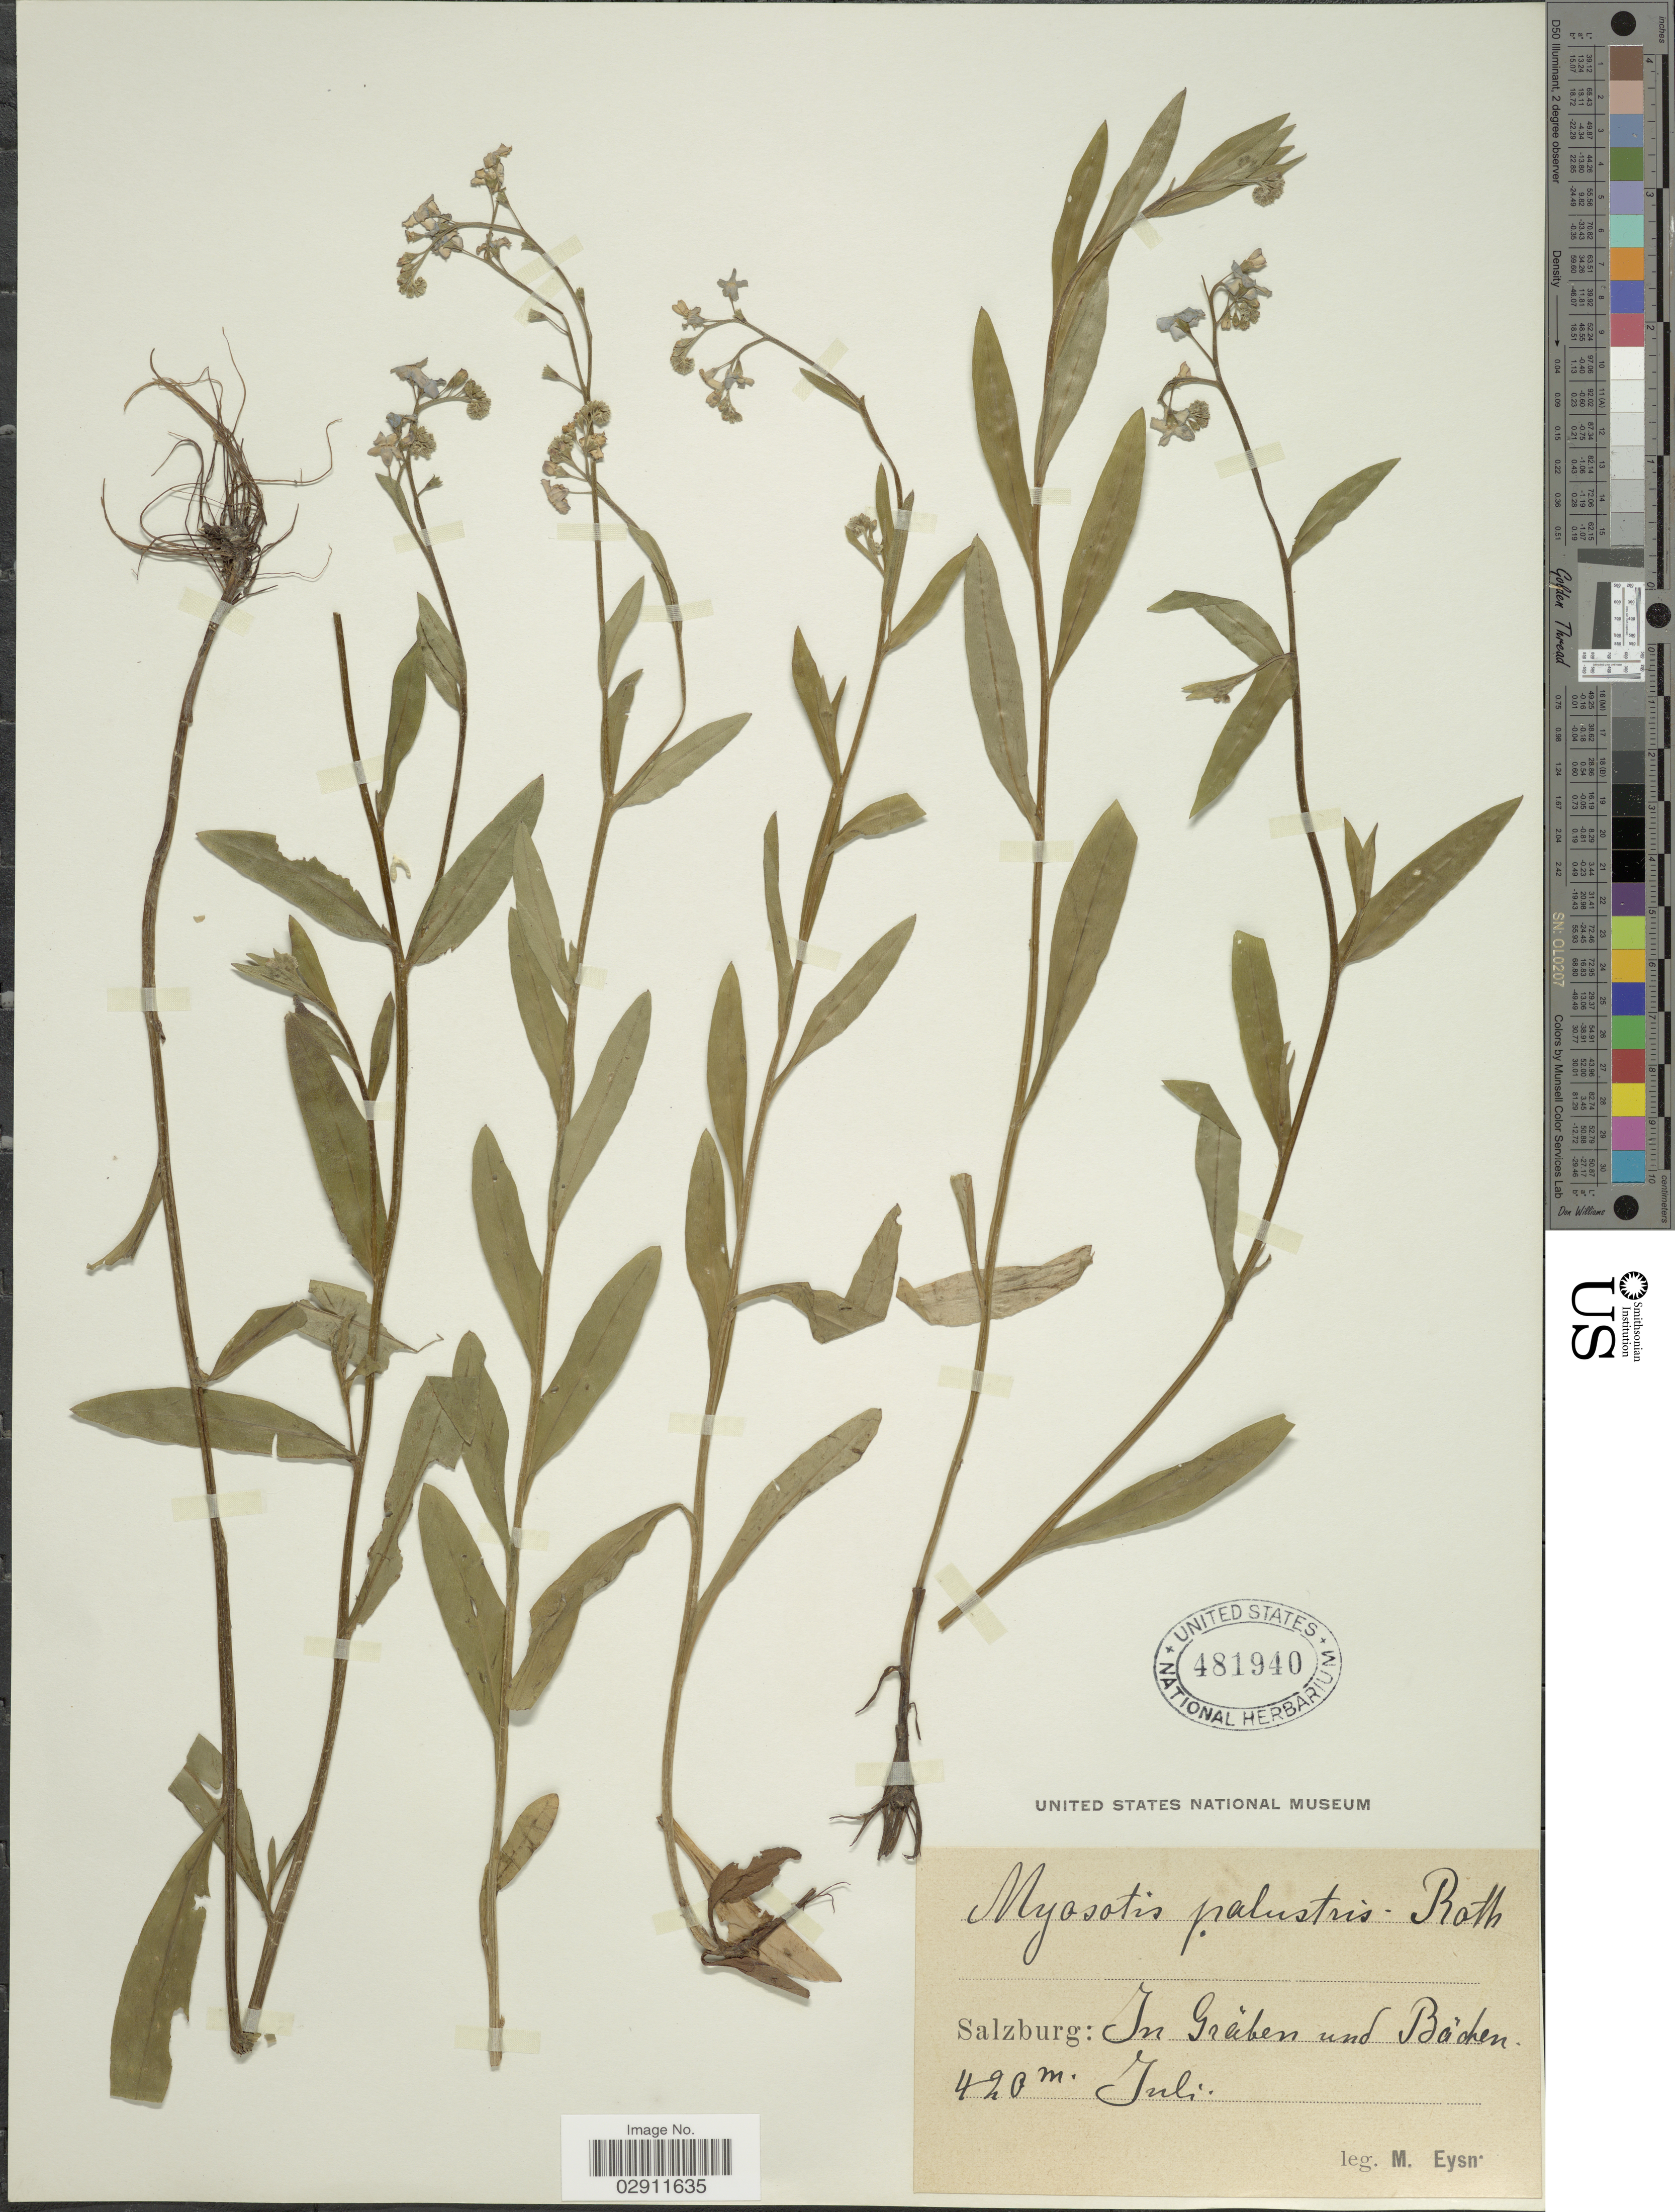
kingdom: Plantae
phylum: Tracheophyta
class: Magnoliopsida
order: Boraginales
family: Boraginaceae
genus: Myosotis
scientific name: Myosotis palustris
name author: L.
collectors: M. Eysn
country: Austria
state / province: Salzburg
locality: In Gräben und Bächen.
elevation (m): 420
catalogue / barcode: US 481940